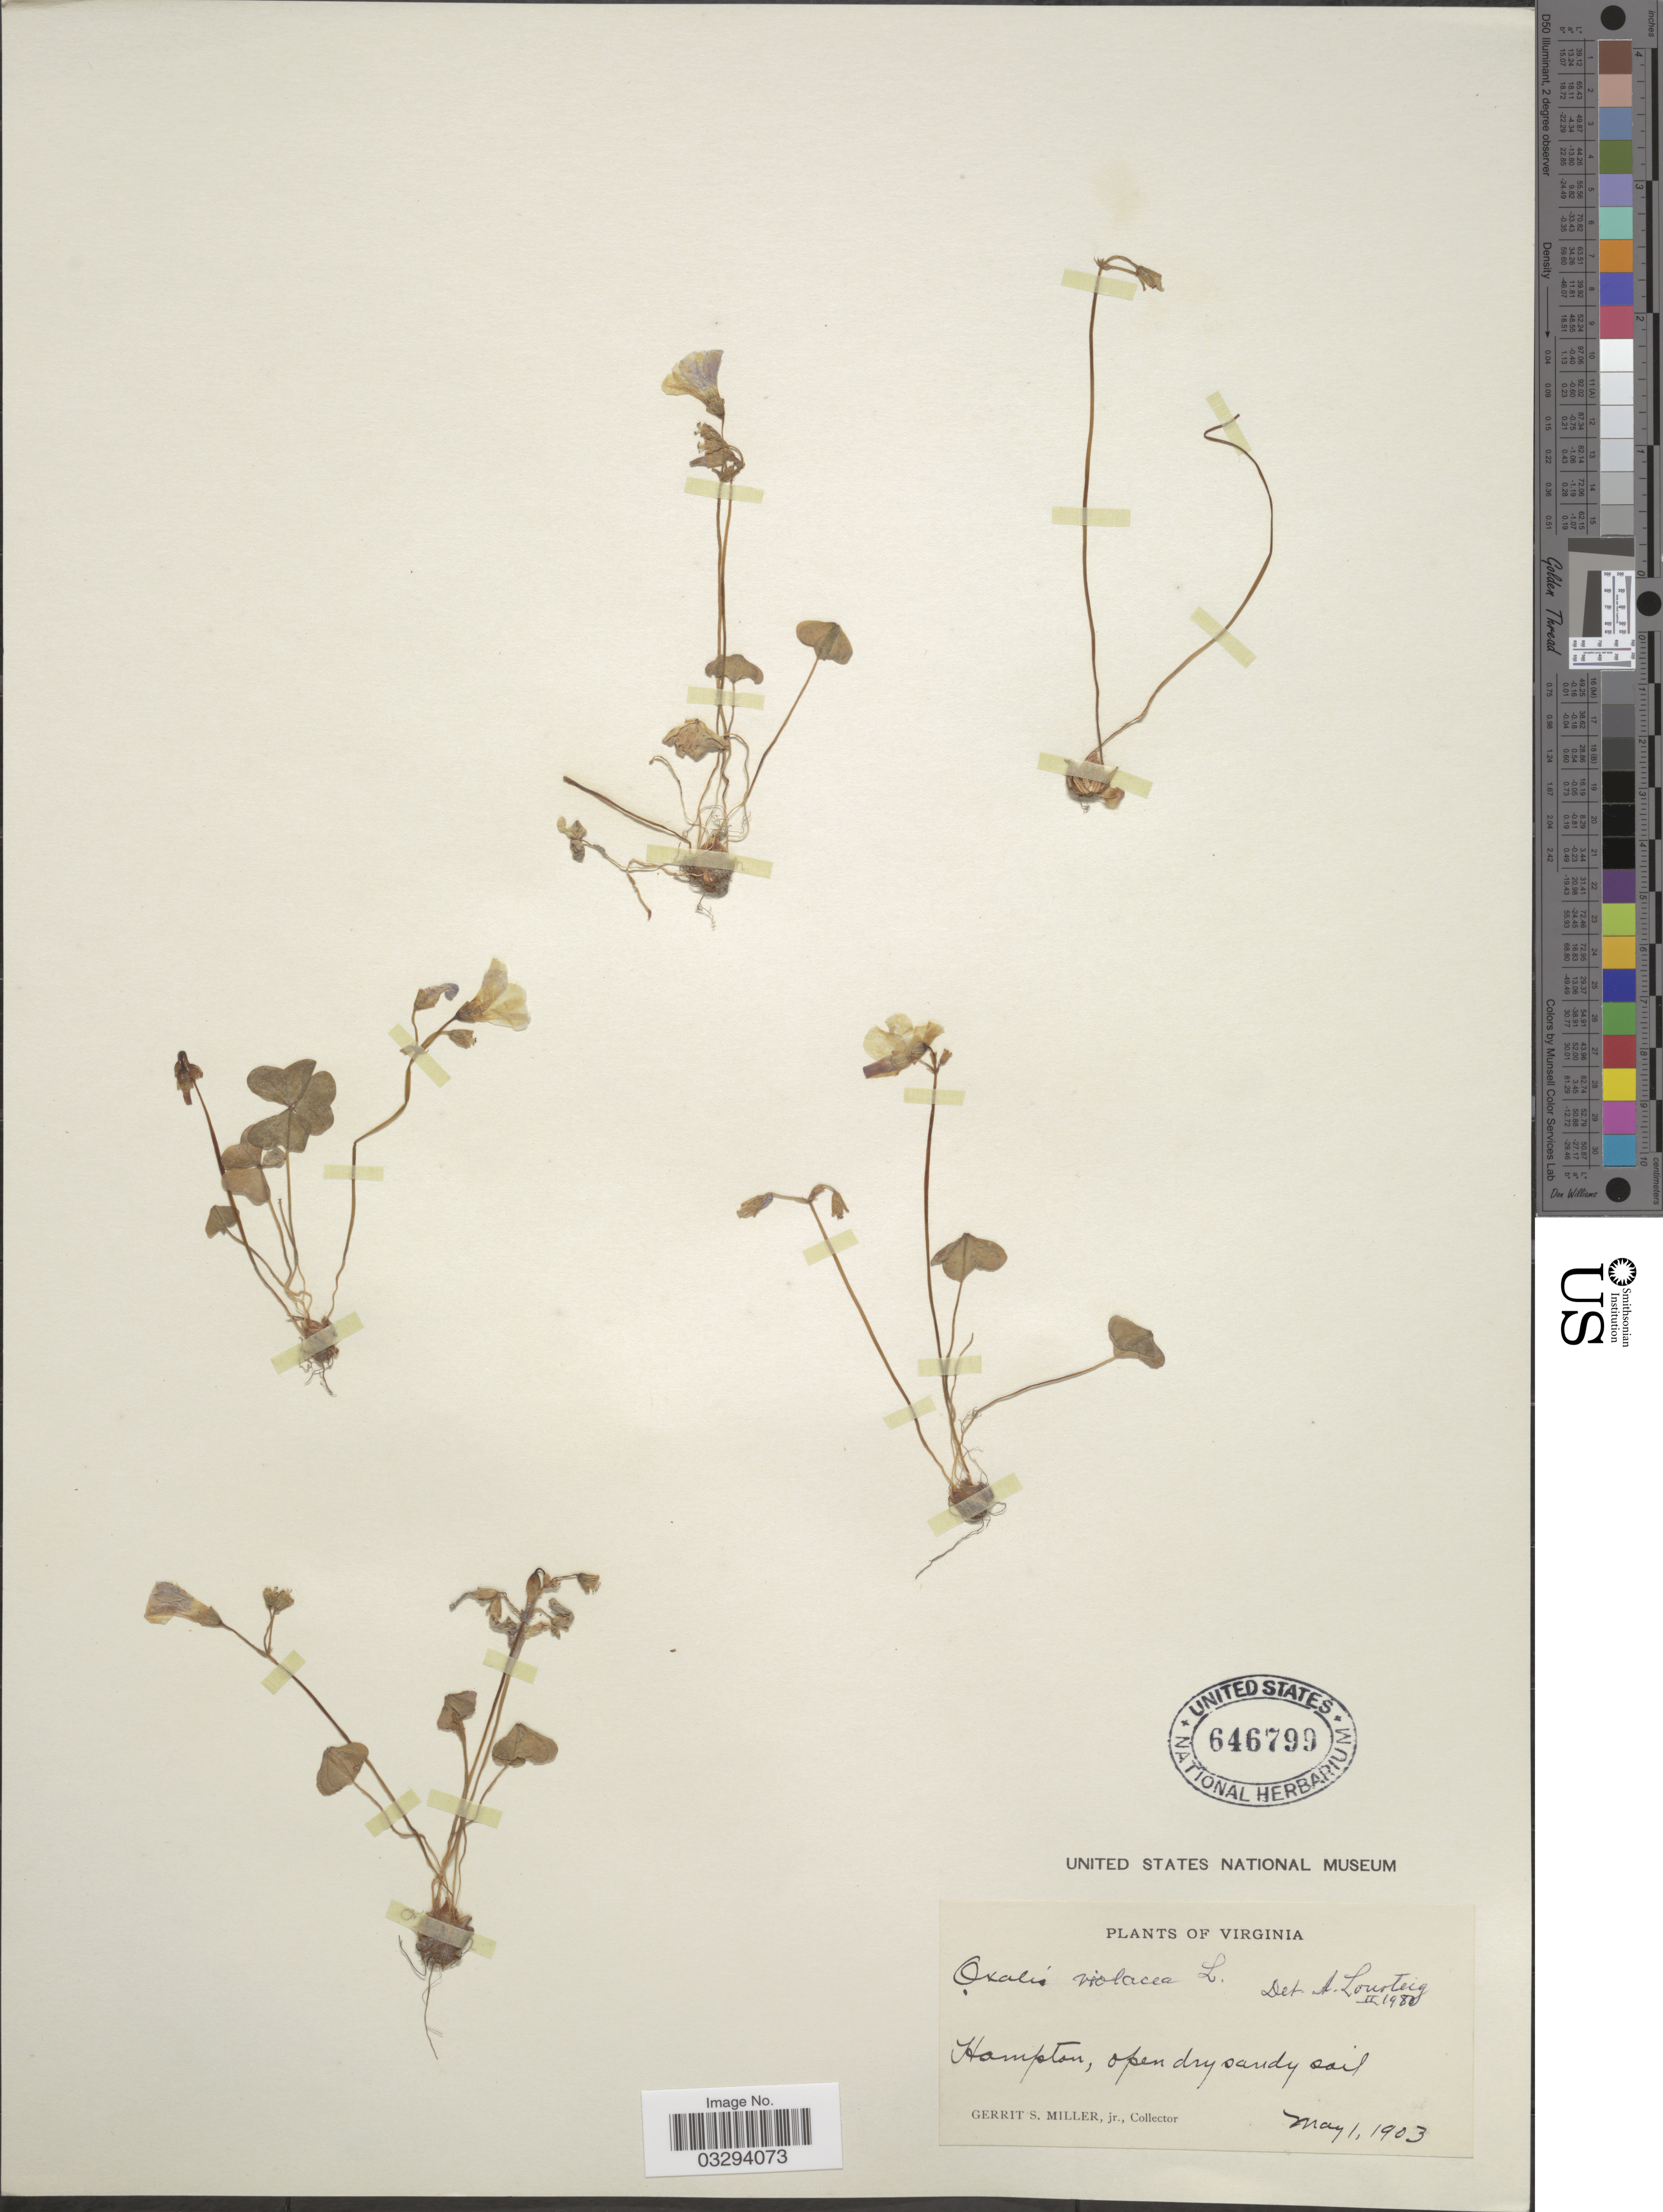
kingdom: Plantae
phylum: Tracheophyta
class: Magnoliopsida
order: Oxalidales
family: Oxalidaceae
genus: Oxalis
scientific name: Oxalis violacea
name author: L.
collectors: G. S. Miller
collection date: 1903-05-01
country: United States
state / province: Virginia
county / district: City of Hampton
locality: Hampton.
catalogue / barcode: US 646799